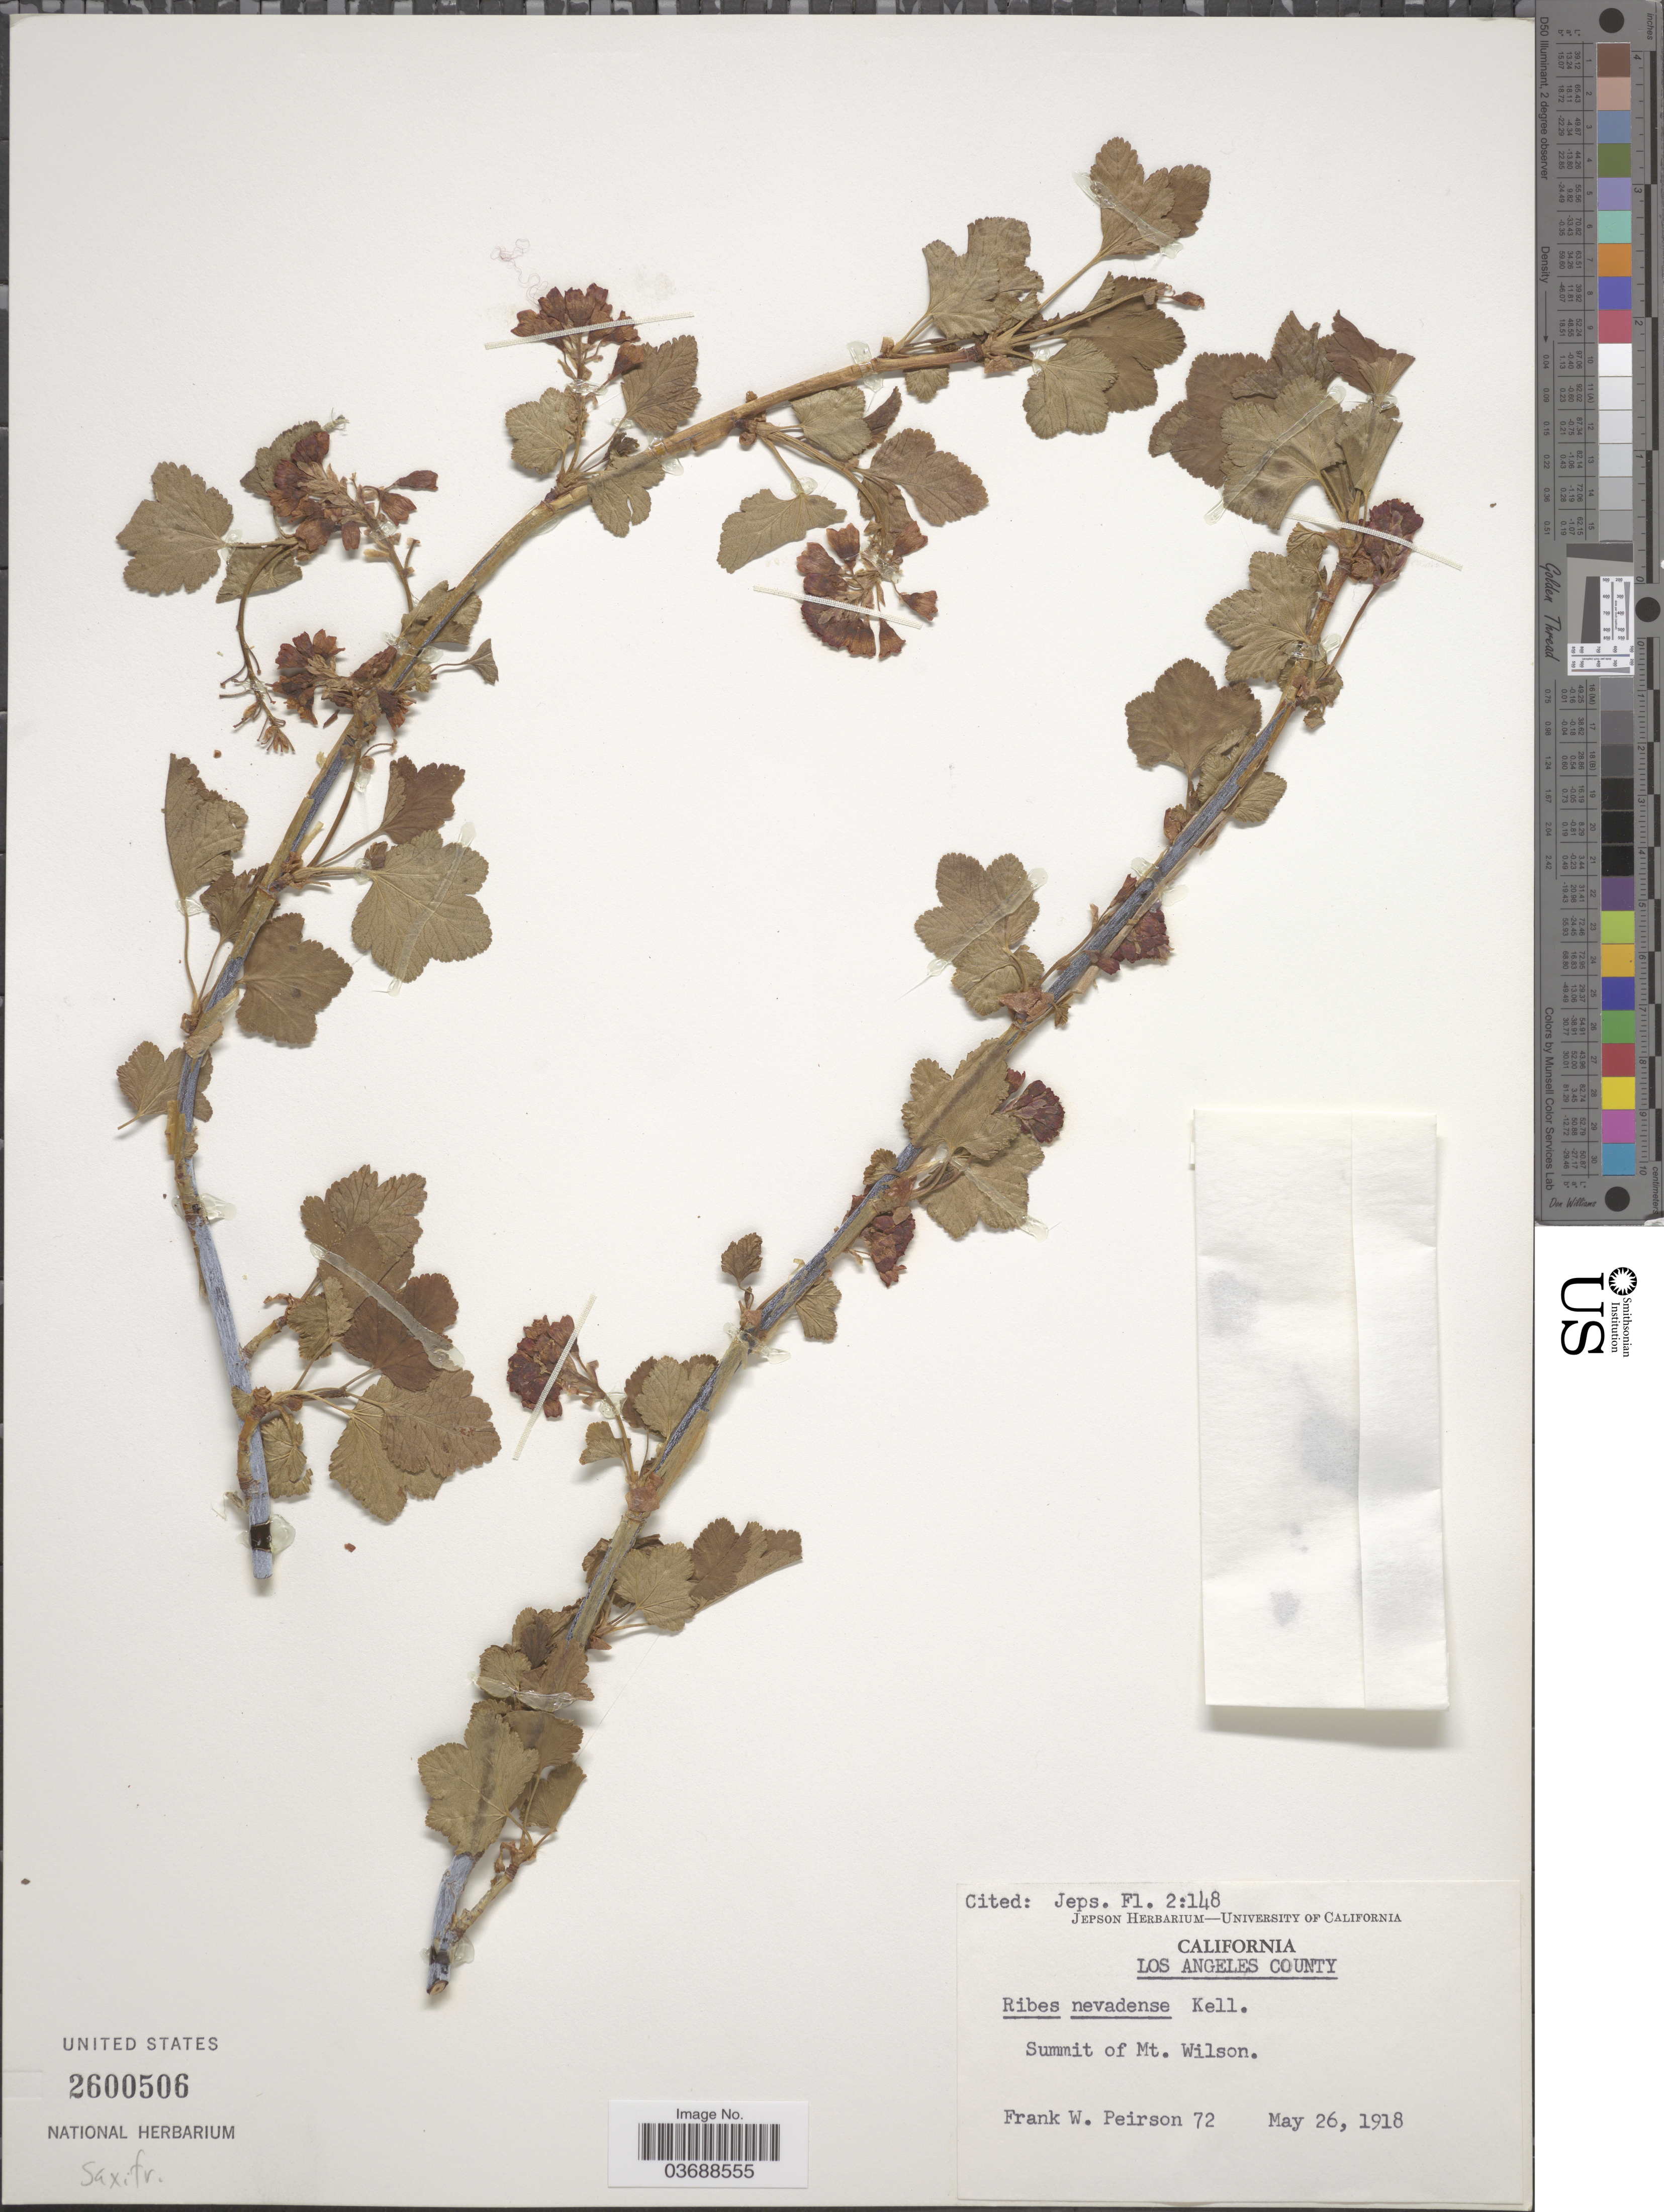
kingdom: Plantae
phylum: Tracheophyta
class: Magnoliopsida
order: Saxifragales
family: Grossulariaceae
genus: Ribes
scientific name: Ribes nevadense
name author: Kellogg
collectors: F. Peirson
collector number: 72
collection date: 1918-05-26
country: United States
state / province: California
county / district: Los Angeles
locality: Los Angeles County. Summit of Mt. Wilson.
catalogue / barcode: US 2600506